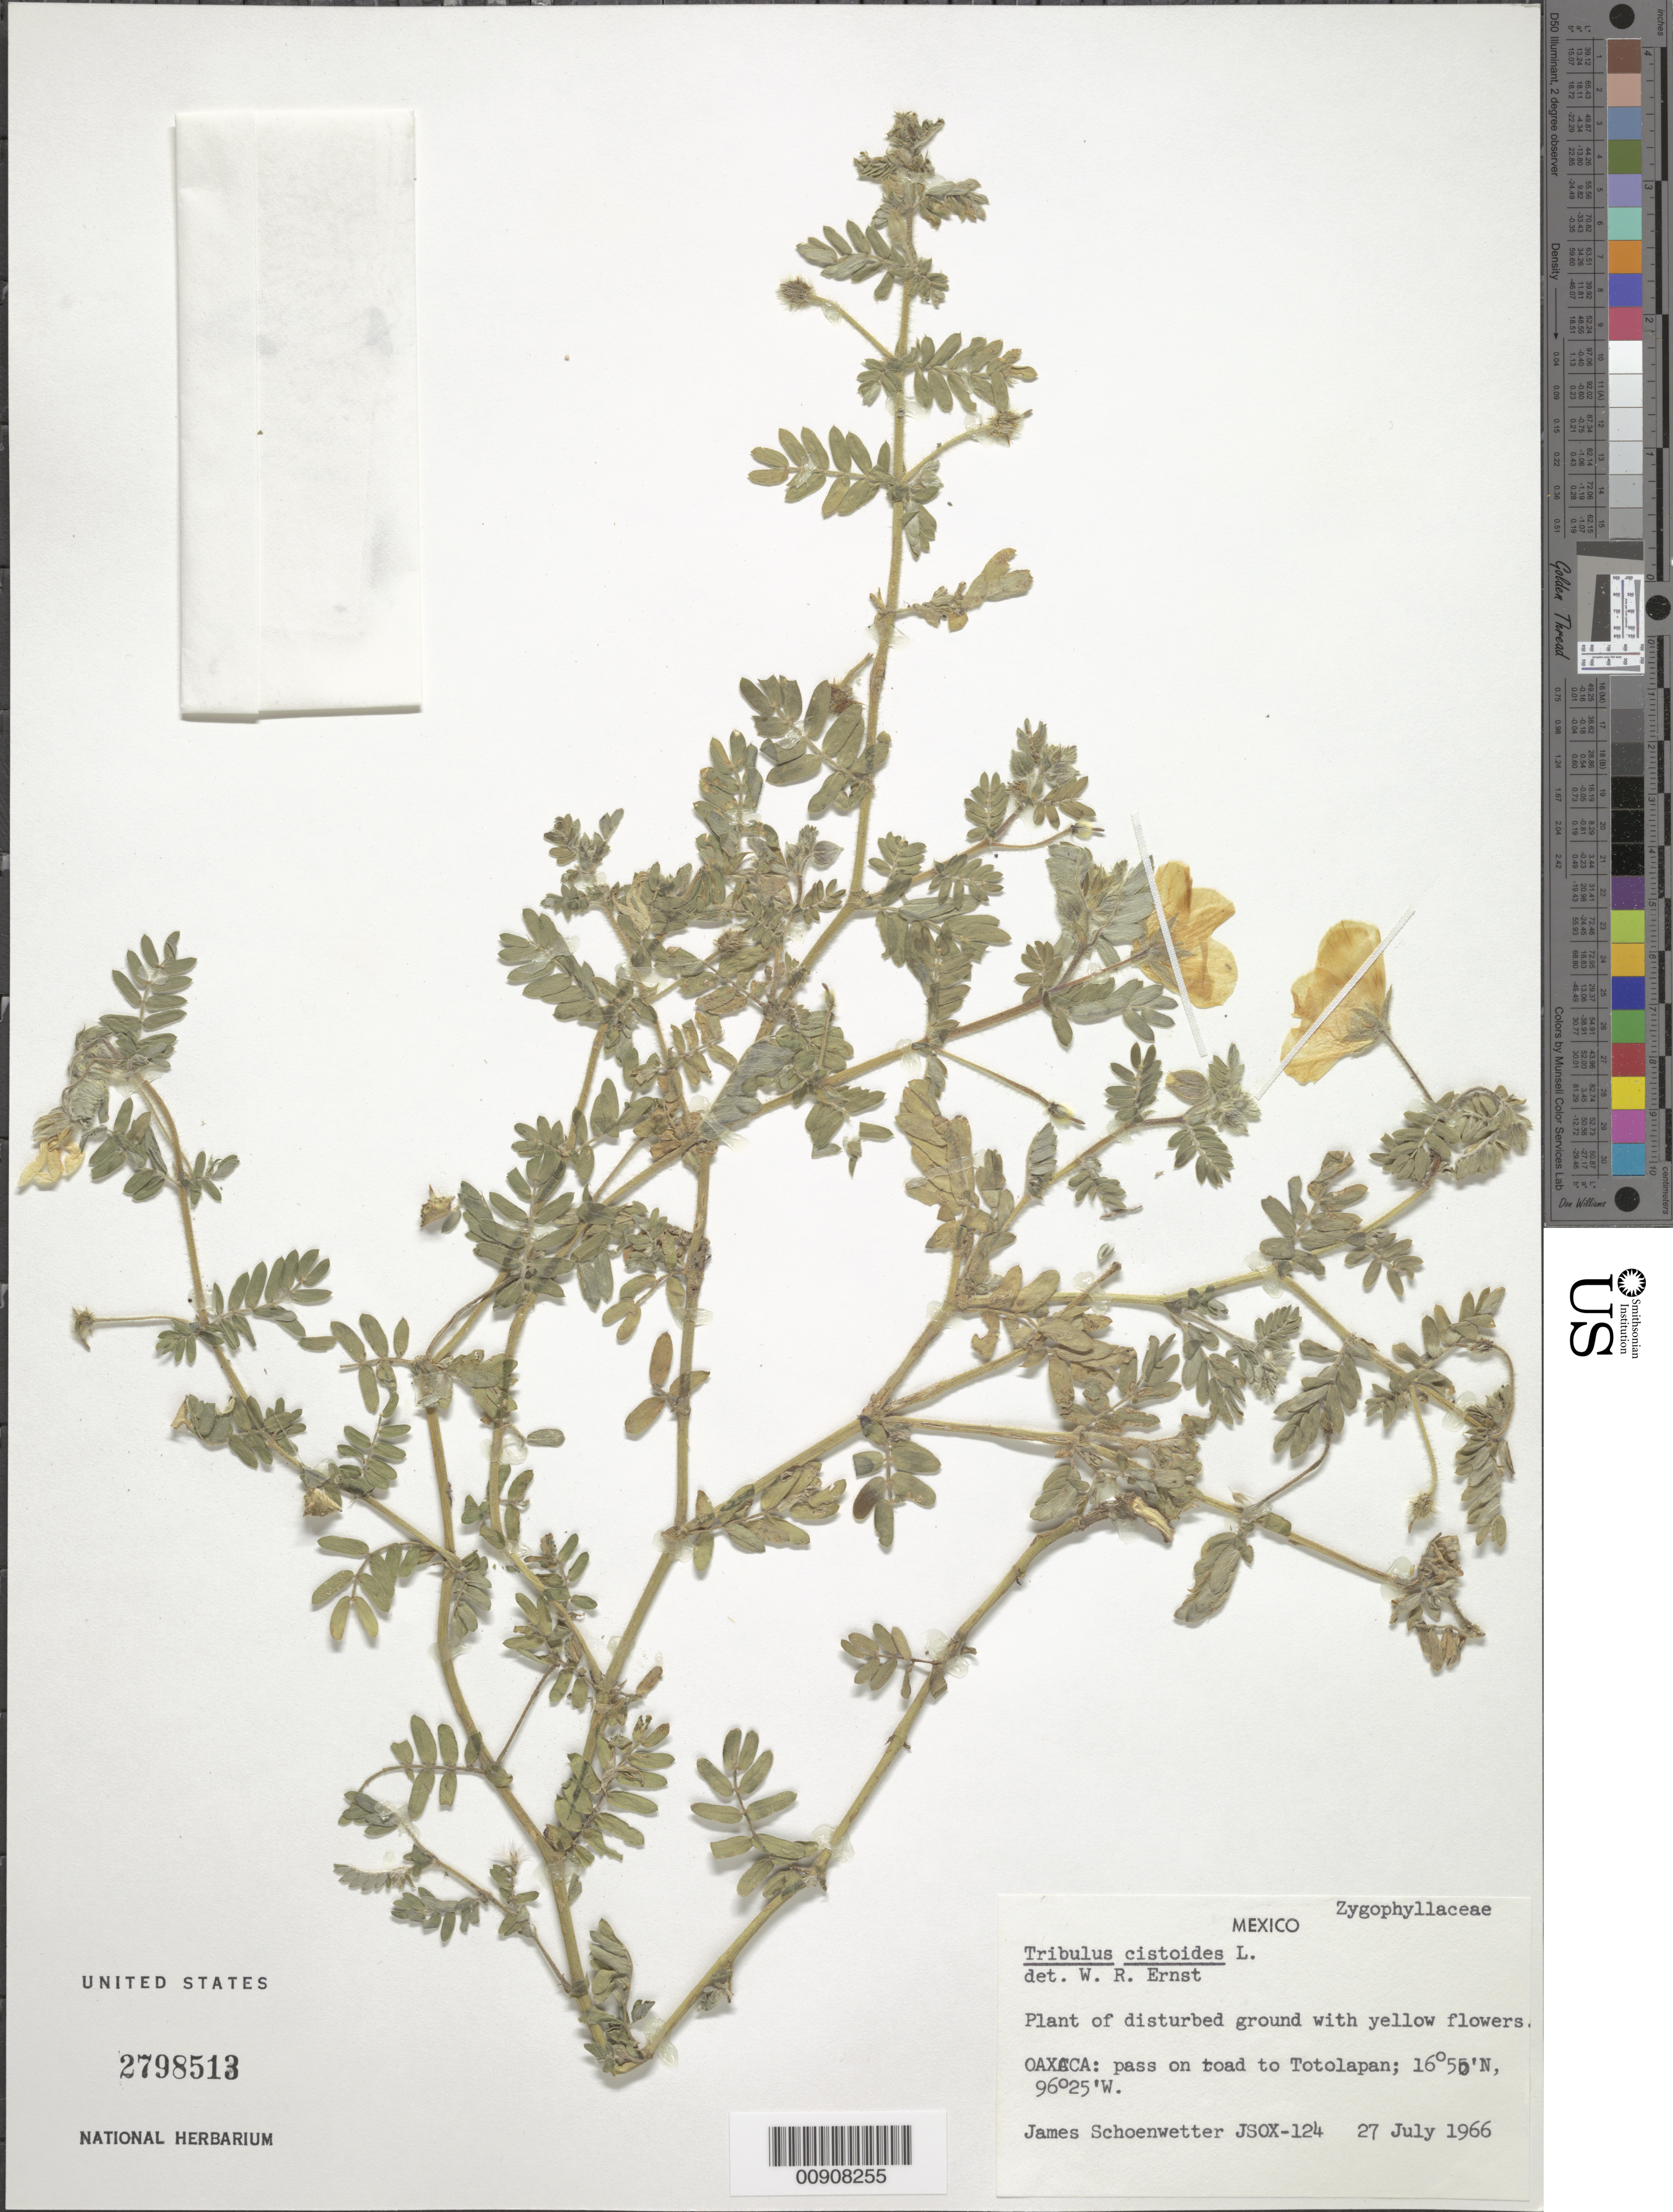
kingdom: Plantae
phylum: Tracheophyta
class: Magnoliopsida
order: Zygophyllales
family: Zygophyllaceae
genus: Tribulus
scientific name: Tribulus cistoides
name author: L.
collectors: J. Schoenwetter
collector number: JSOX-124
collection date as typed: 27 Jul 1966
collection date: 1966-07-27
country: Mexico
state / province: Oaxaca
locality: Oaxaca: pass on road to Totolapan.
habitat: Plant of disturbed ground.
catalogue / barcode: US 2798513